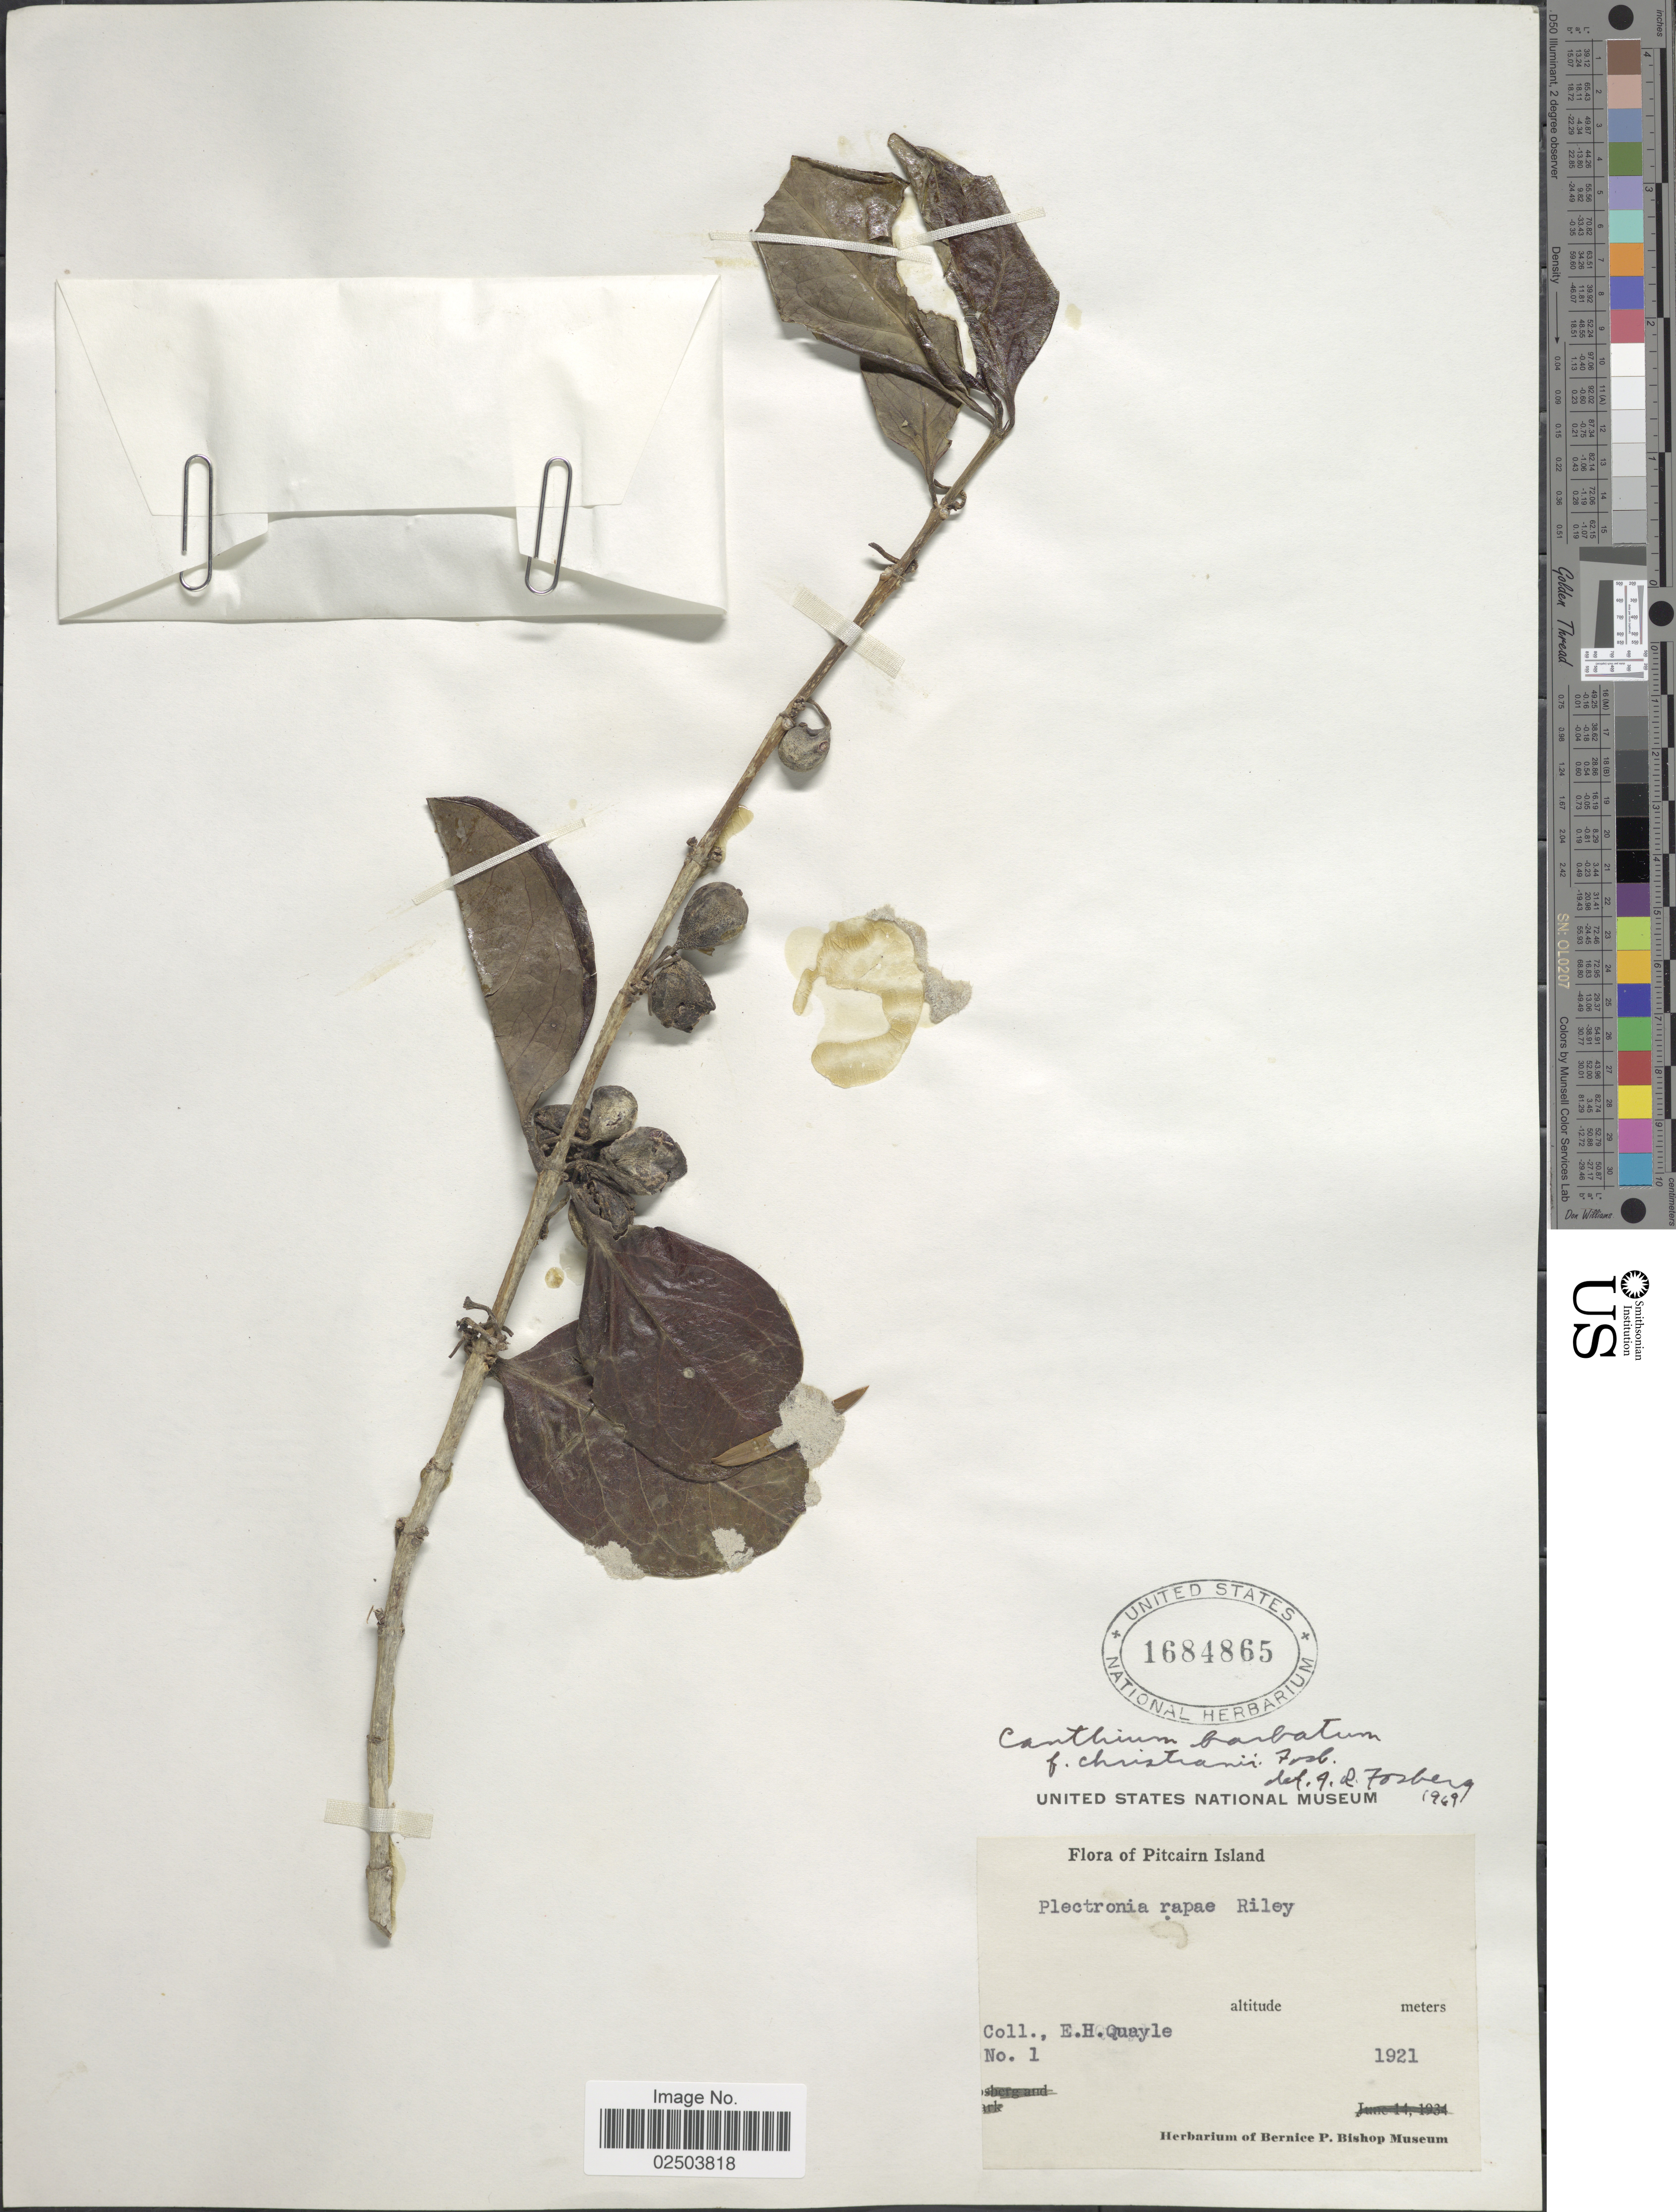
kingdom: Plantae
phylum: Tracheophyta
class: Magnoliopsida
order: Gentianales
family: Rubiaceae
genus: Cyclophyllum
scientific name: Cyclophyllum barbatum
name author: (G. Forst.) N. Hallé & J. Florence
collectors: E. Quayle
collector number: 1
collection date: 1921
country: Pitcairn Islands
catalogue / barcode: US 1684865